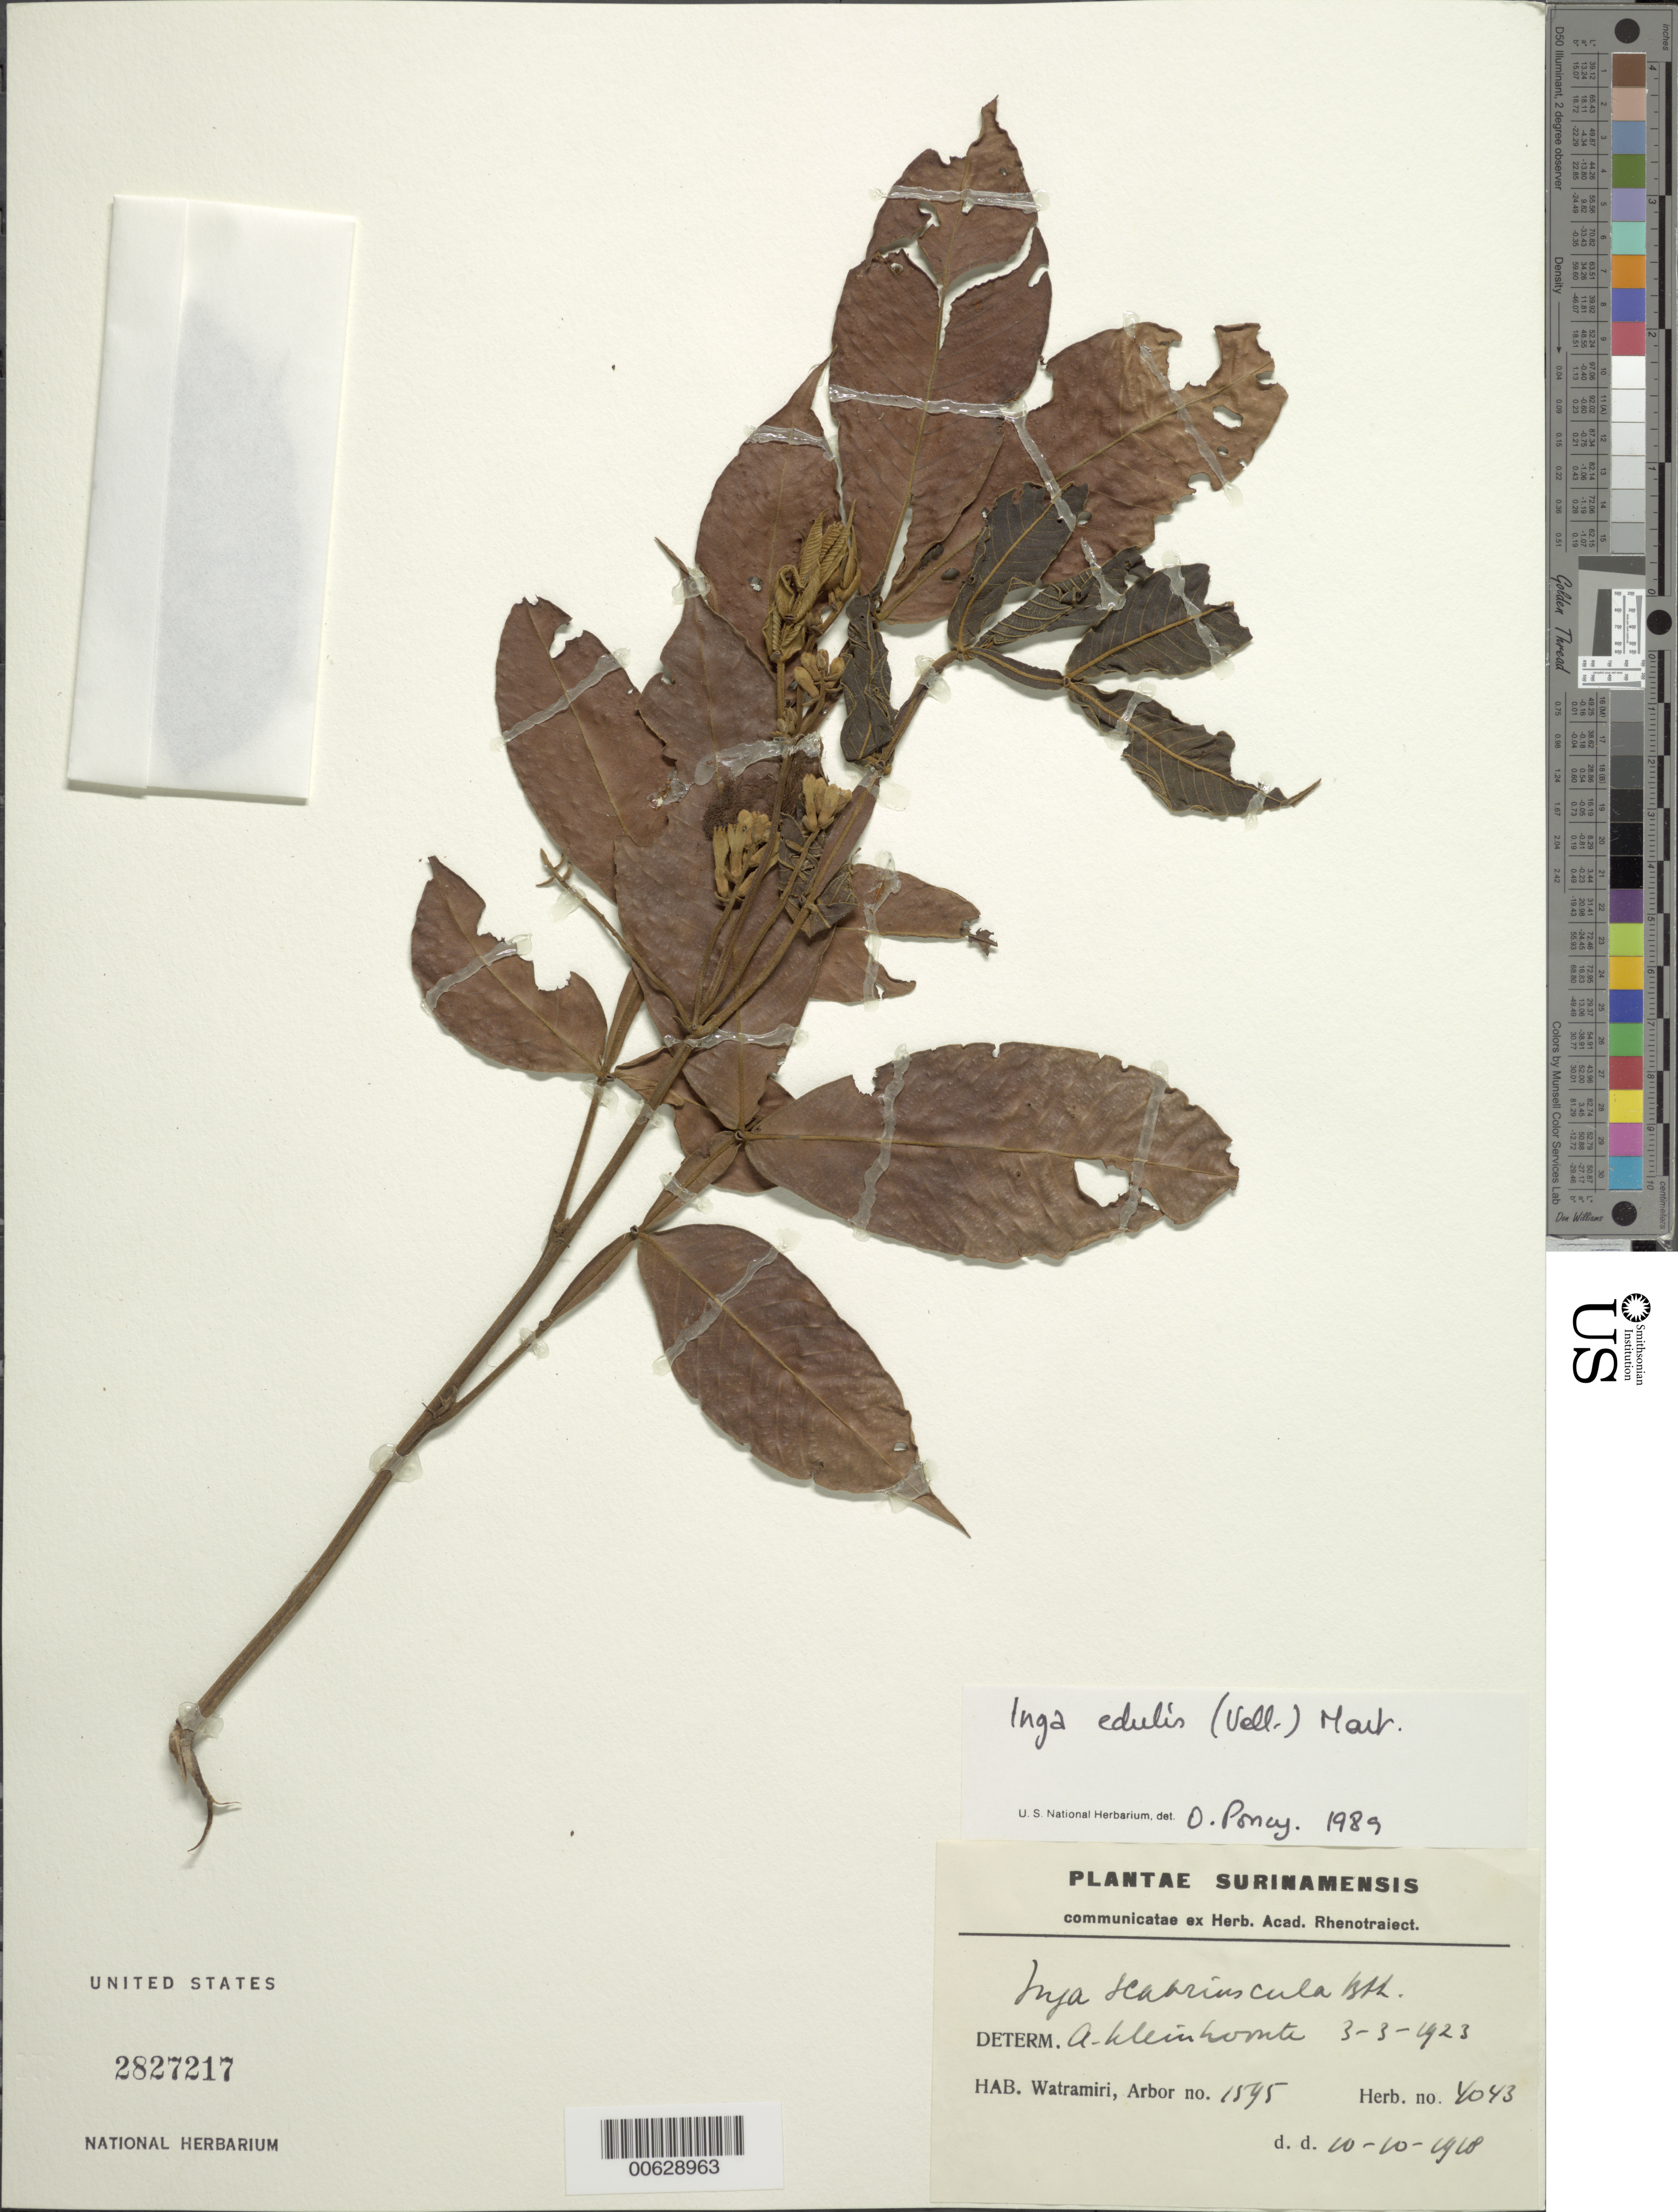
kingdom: Plantae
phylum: Tracheophyta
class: Magnoliopsida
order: Fabales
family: Fabaceae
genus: Inga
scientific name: Inga edulis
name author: Mart.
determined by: Poncy, O.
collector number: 4043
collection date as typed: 10-Oct-18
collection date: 1918-10-10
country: Suriname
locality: Watramiri, Forest Reserve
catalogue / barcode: US 2827217